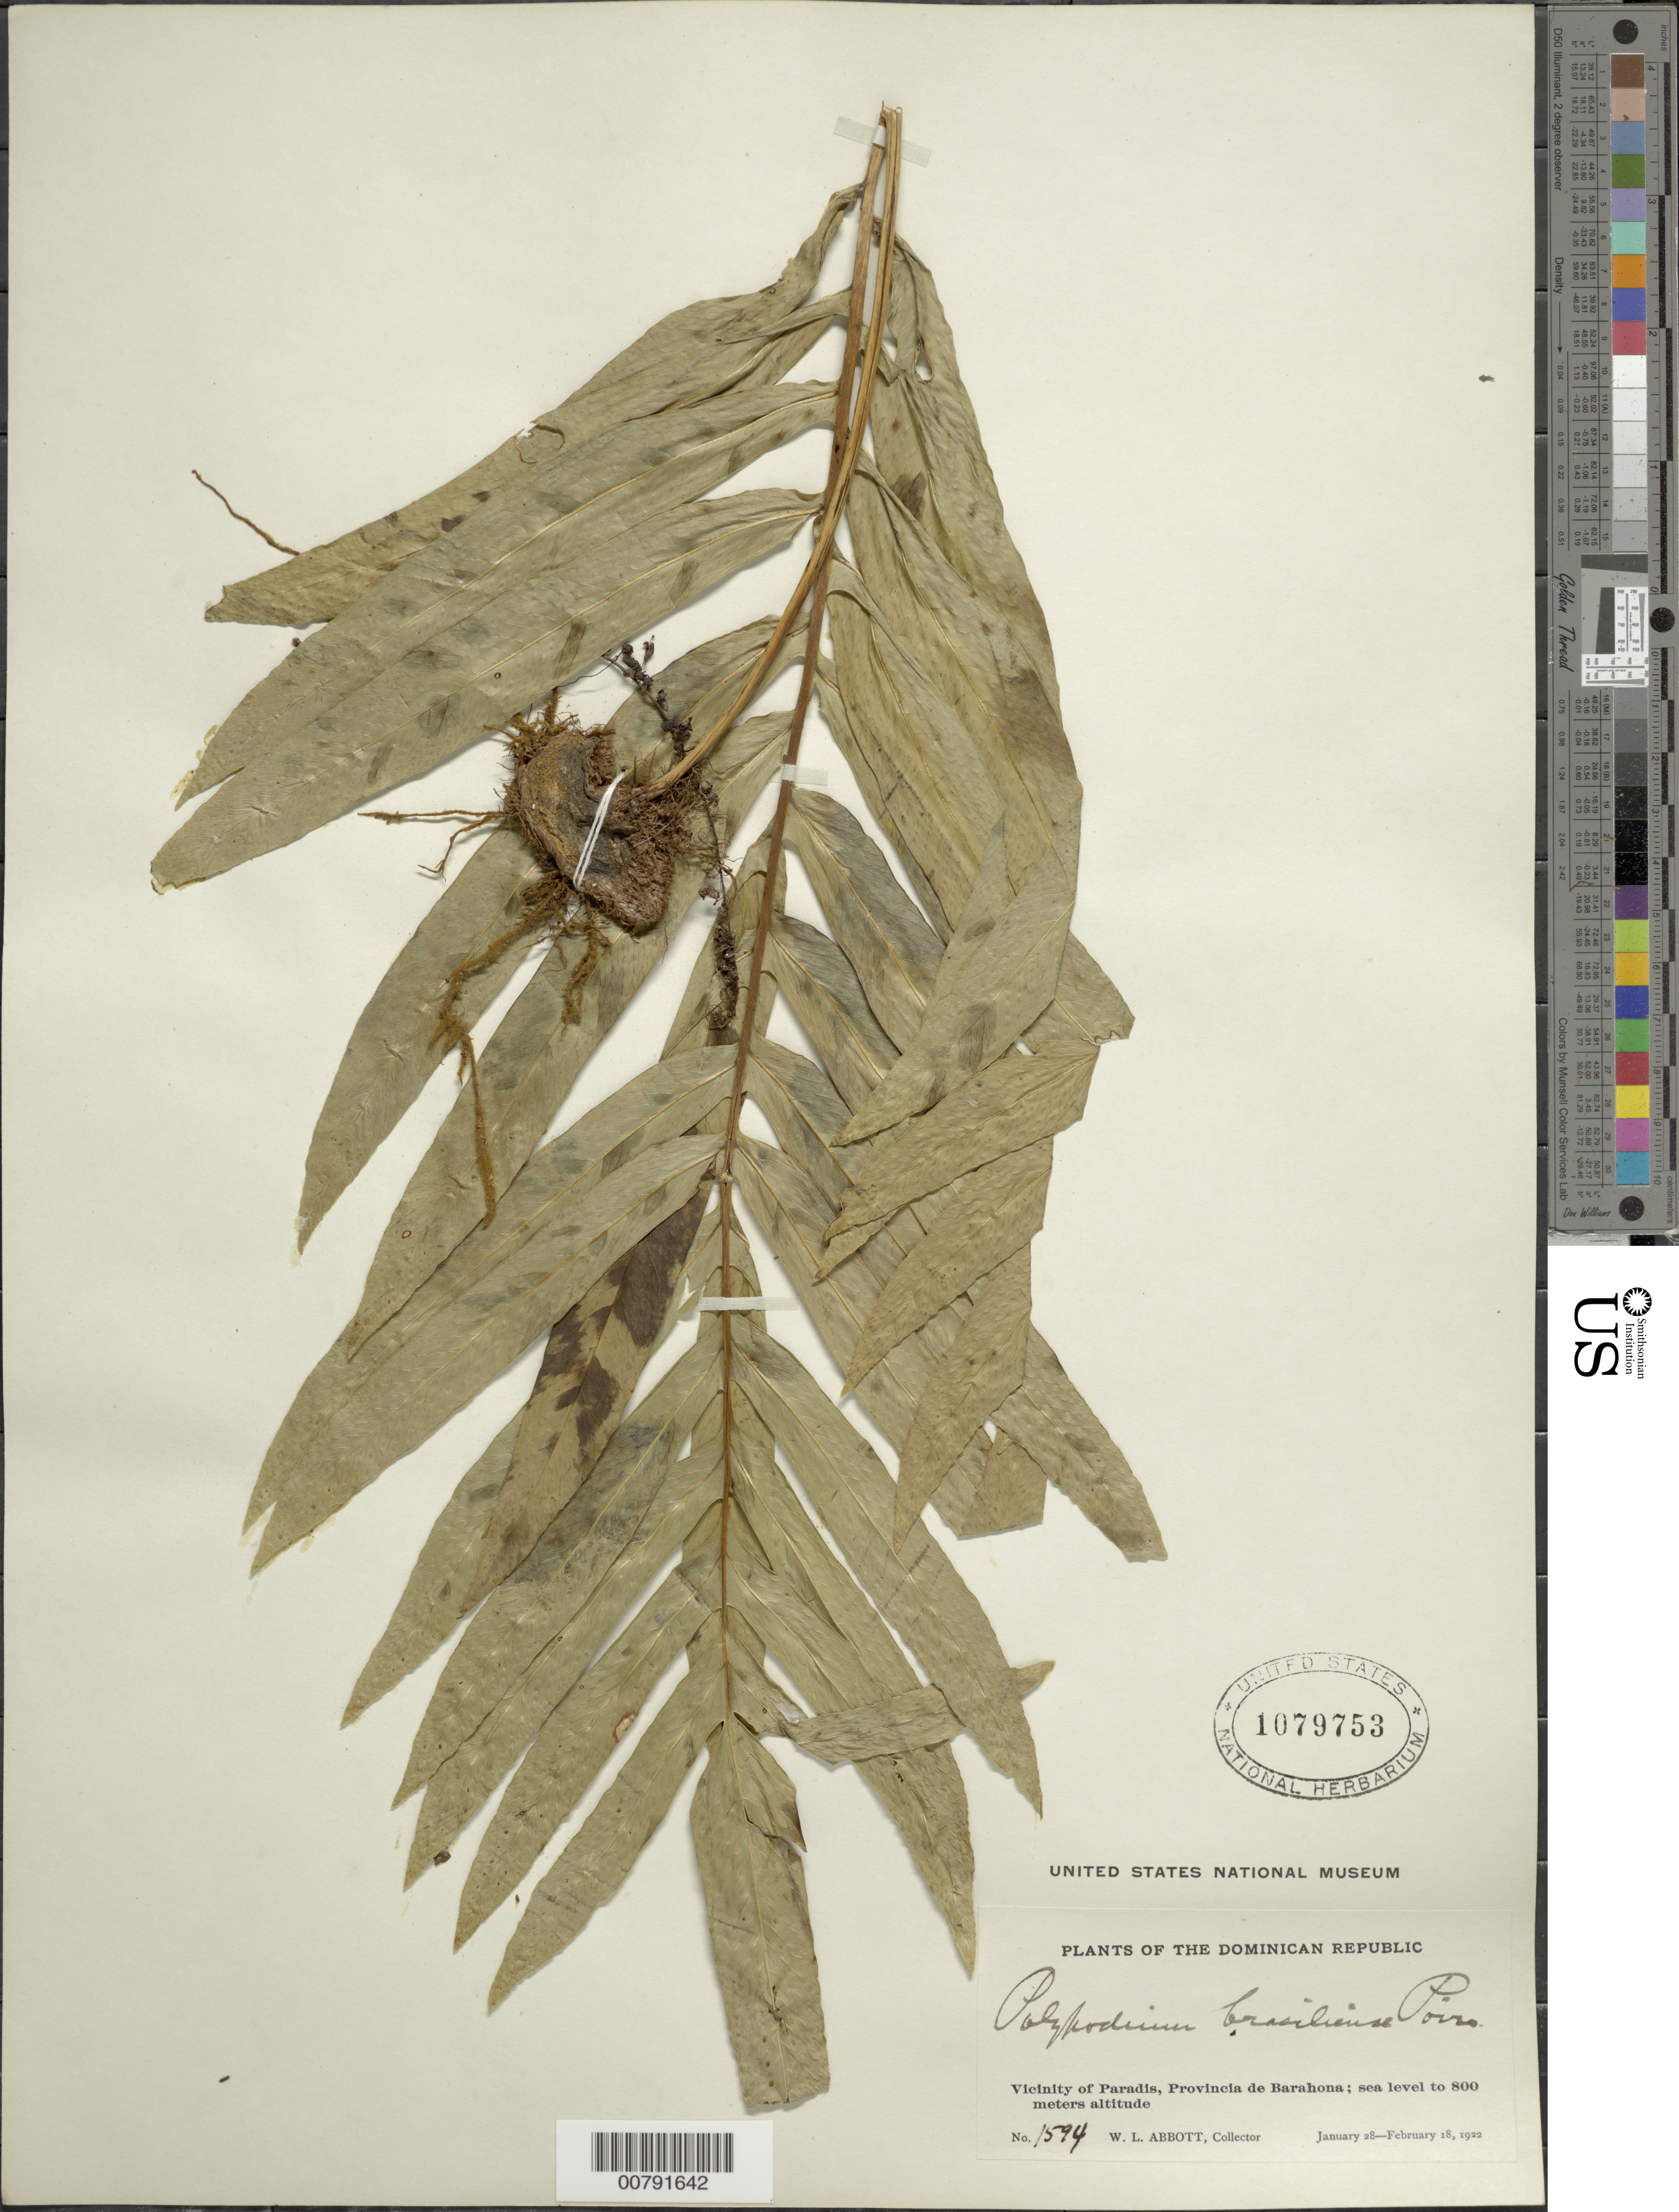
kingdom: Plantae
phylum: Tracheophyta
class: Polypodiopsida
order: Polypodiales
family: Polypodiaceae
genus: Serpocaulon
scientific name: Serpocaulon triseriale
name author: (Sw.) A.R. Sm.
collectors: W. L. Abbott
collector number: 1594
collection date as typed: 28 Feb 1922 18 Feb 1922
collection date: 1922-02-18/1922-02-28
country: Dominican Republic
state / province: Barahona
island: Hispaniola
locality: Paradis vicinity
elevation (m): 0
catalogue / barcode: US 1079753